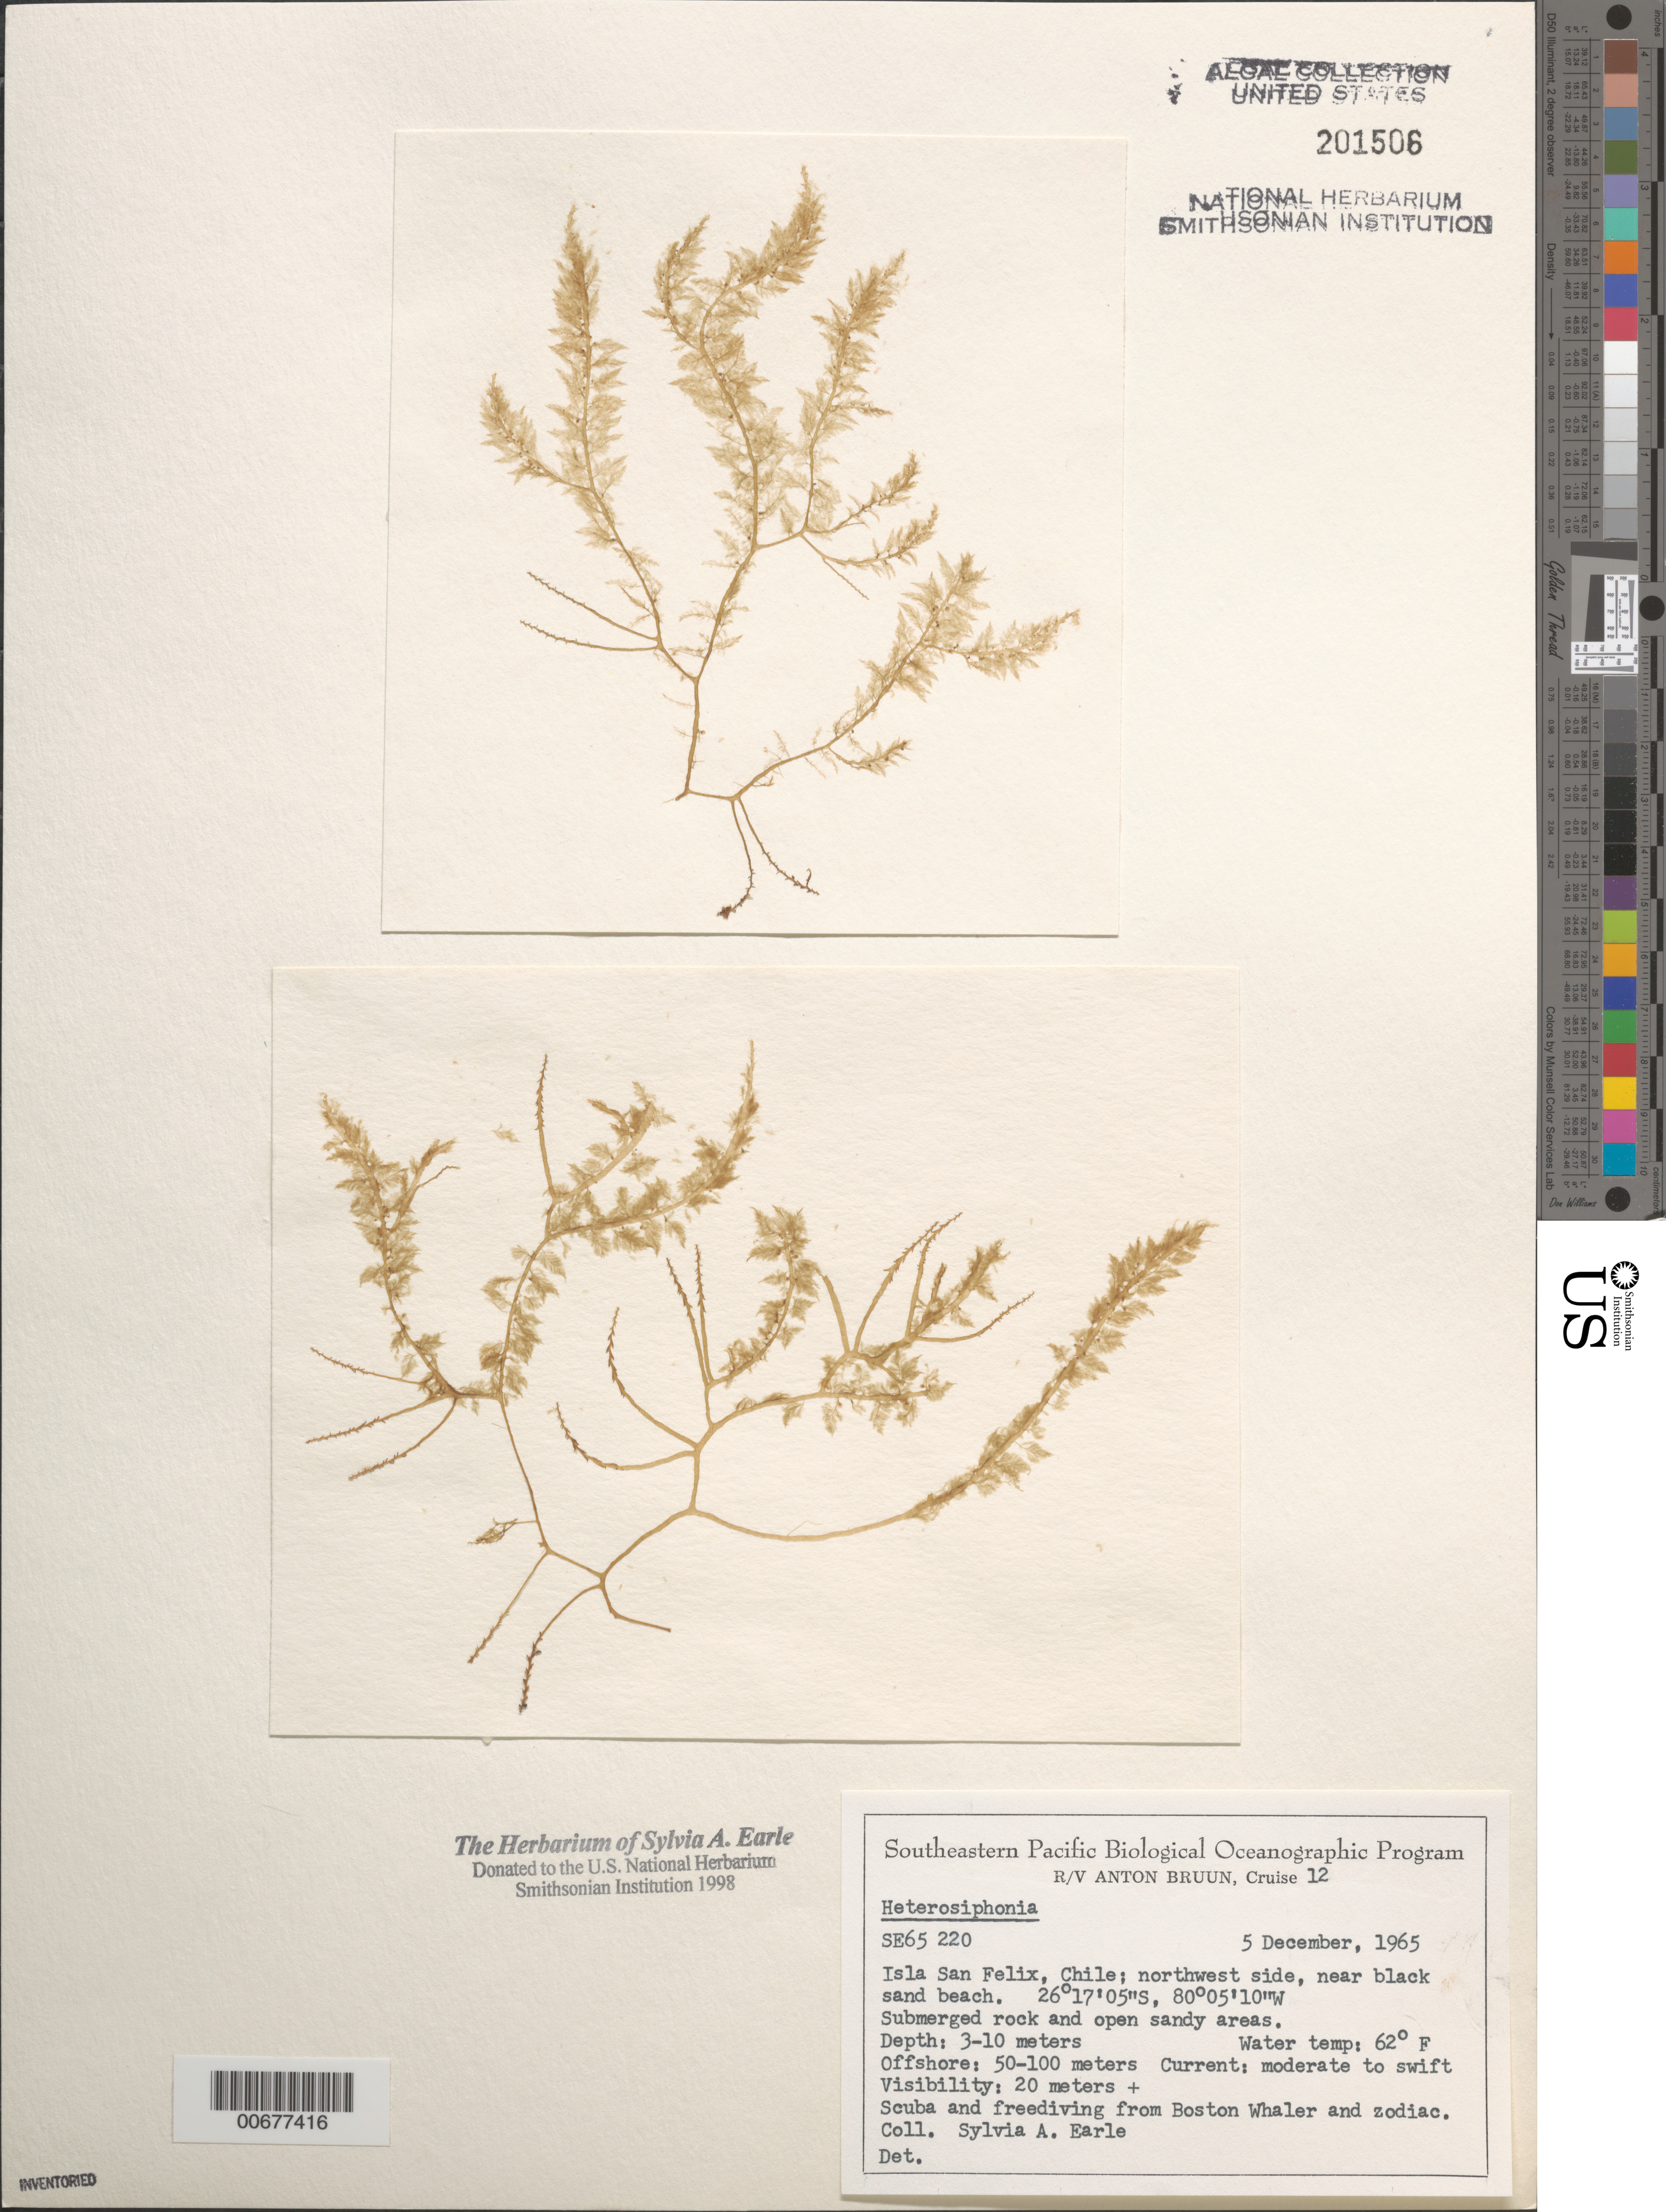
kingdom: Plantae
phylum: Rhodophyta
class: Florideophyceae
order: Ceramiales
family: Dasyaceae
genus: Heterosiphonia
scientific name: Heterosiphonia sp.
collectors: S. A. Earle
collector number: SE 65220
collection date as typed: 05 Dec 1965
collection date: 1965-12-05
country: Chile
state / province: Atacama (III)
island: Isla San Felix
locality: Near black sand beach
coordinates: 26 17' 05" S, 80 05' 10" W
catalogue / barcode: US 201506